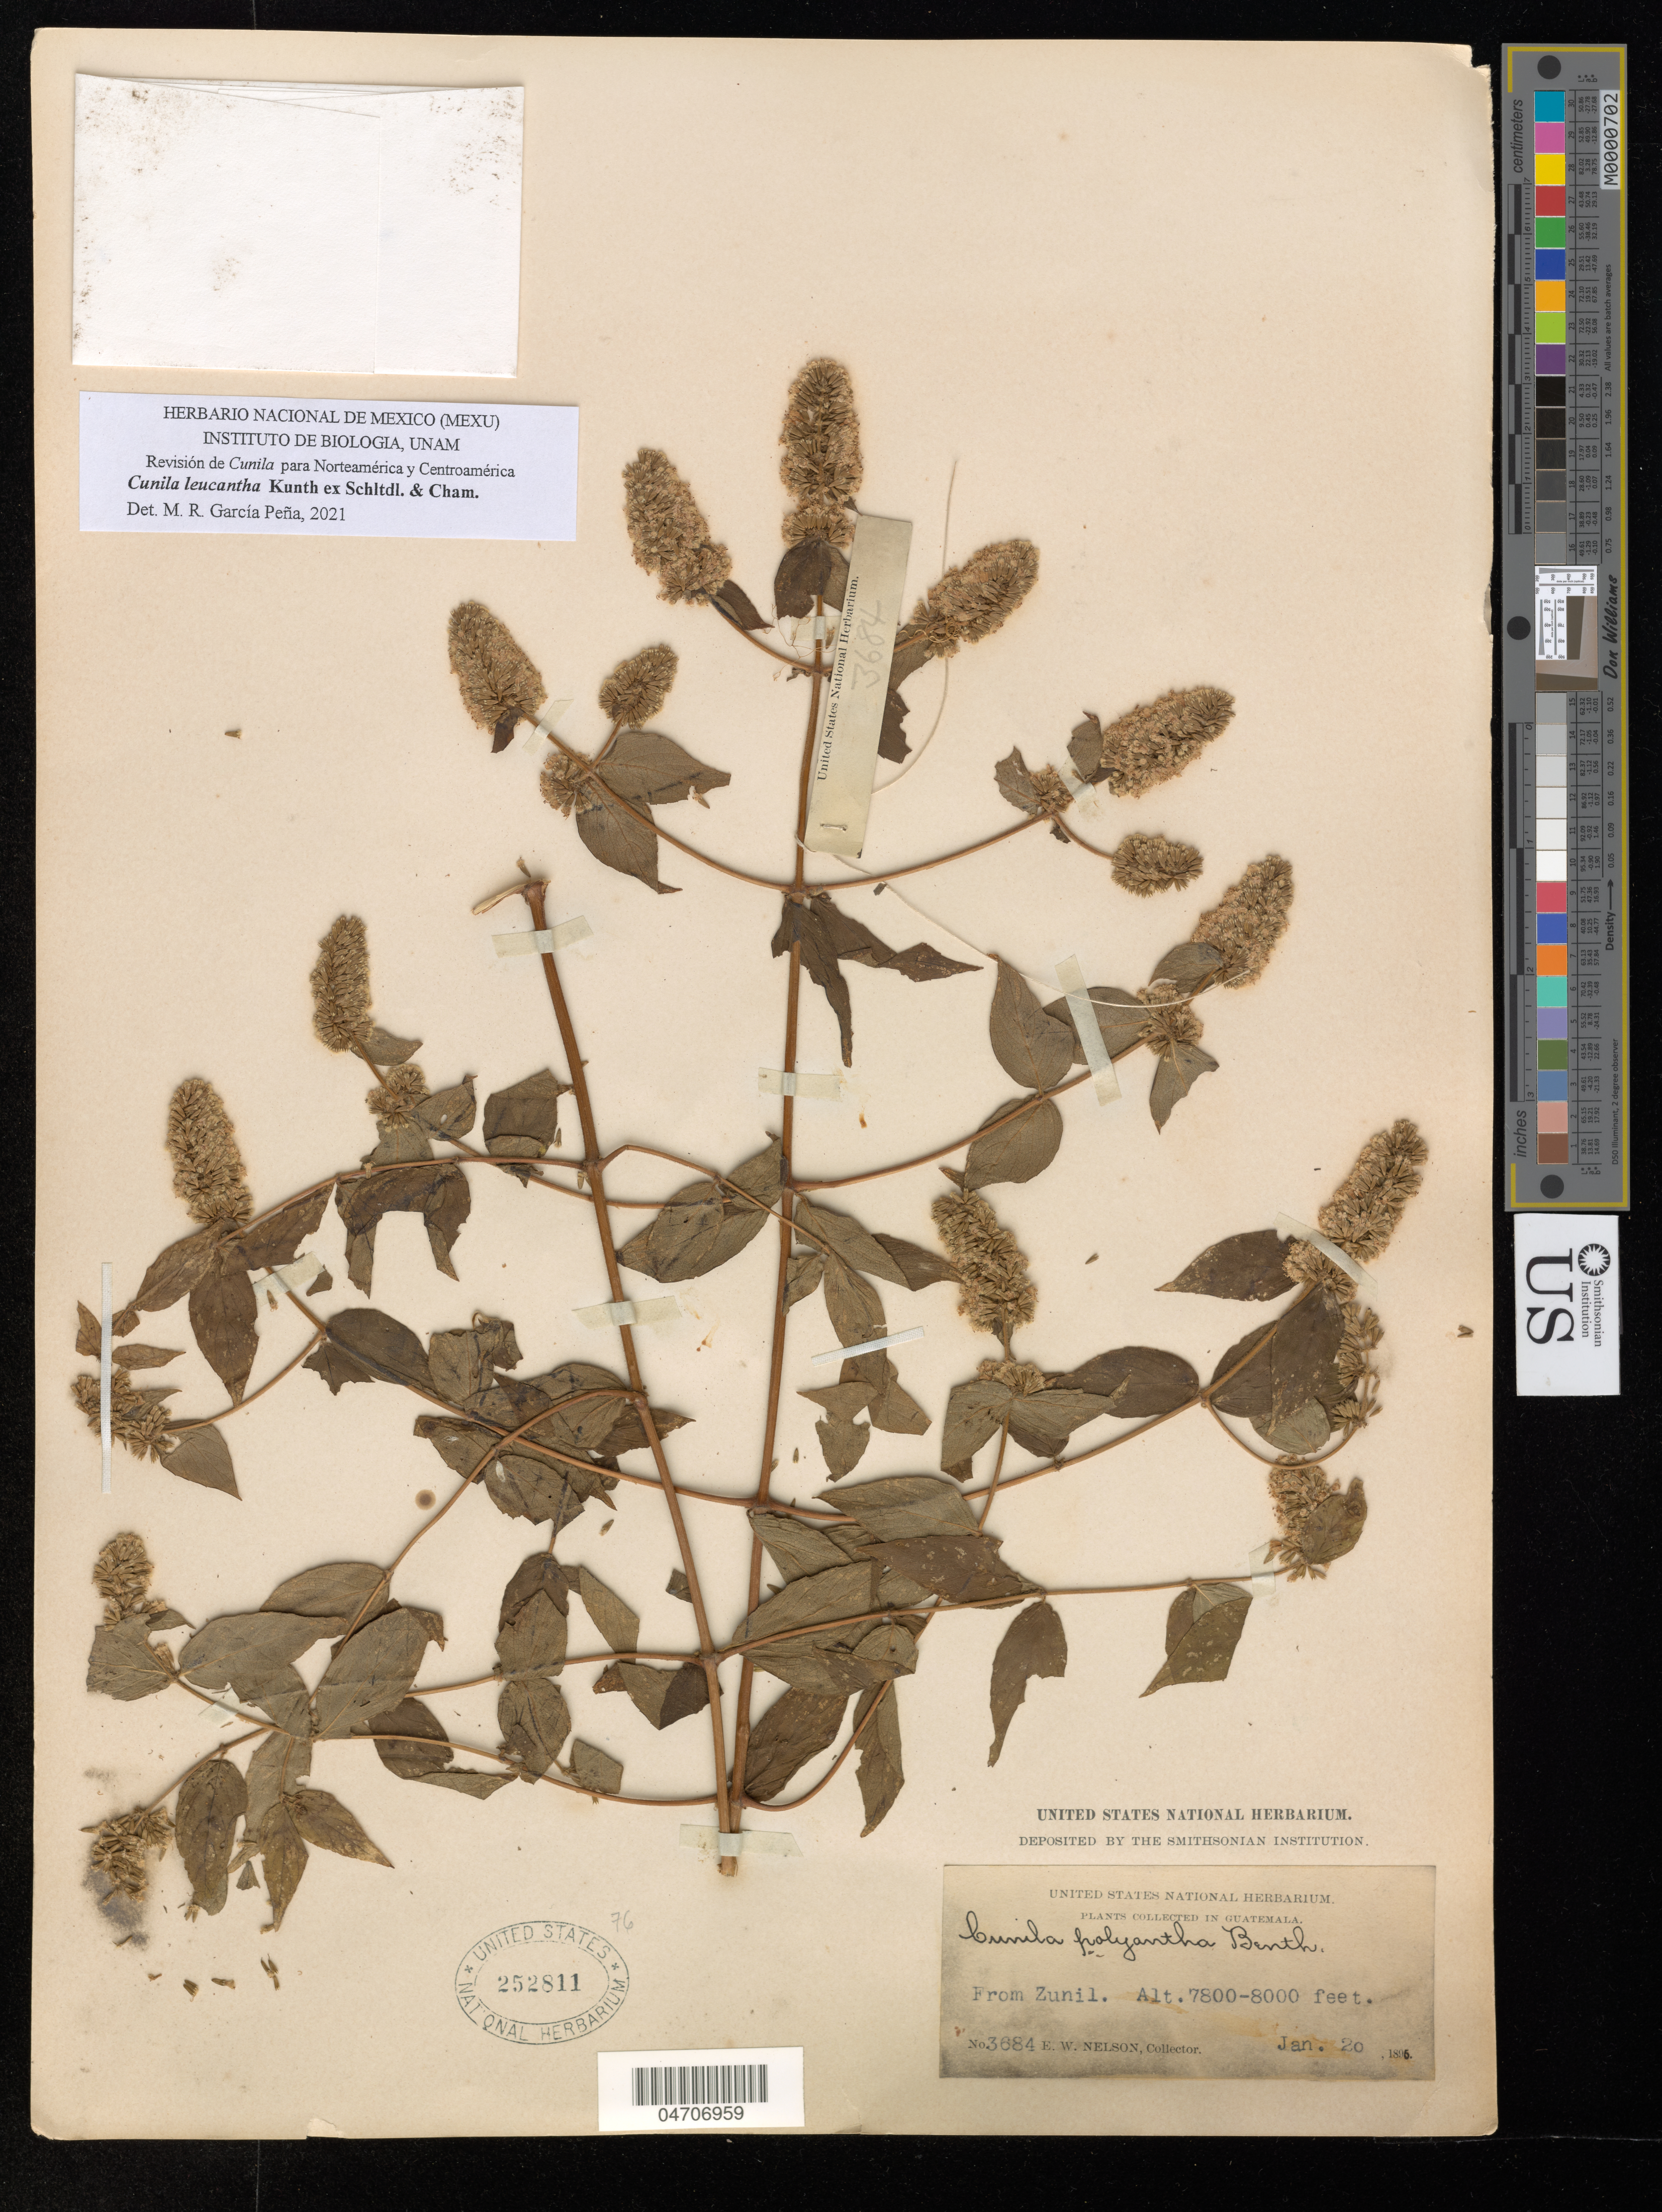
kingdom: Plantae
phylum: Tracheophyta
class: Magnoliopsida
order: Lamiales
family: Lamiaceae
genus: Cunila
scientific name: Cunila leucantha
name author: Kunth ex Schltdl. & Cham.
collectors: E. W. Nelson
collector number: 3684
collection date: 1896-01-20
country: Guatemala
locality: From Zunil.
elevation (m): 2377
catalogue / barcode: US 252811